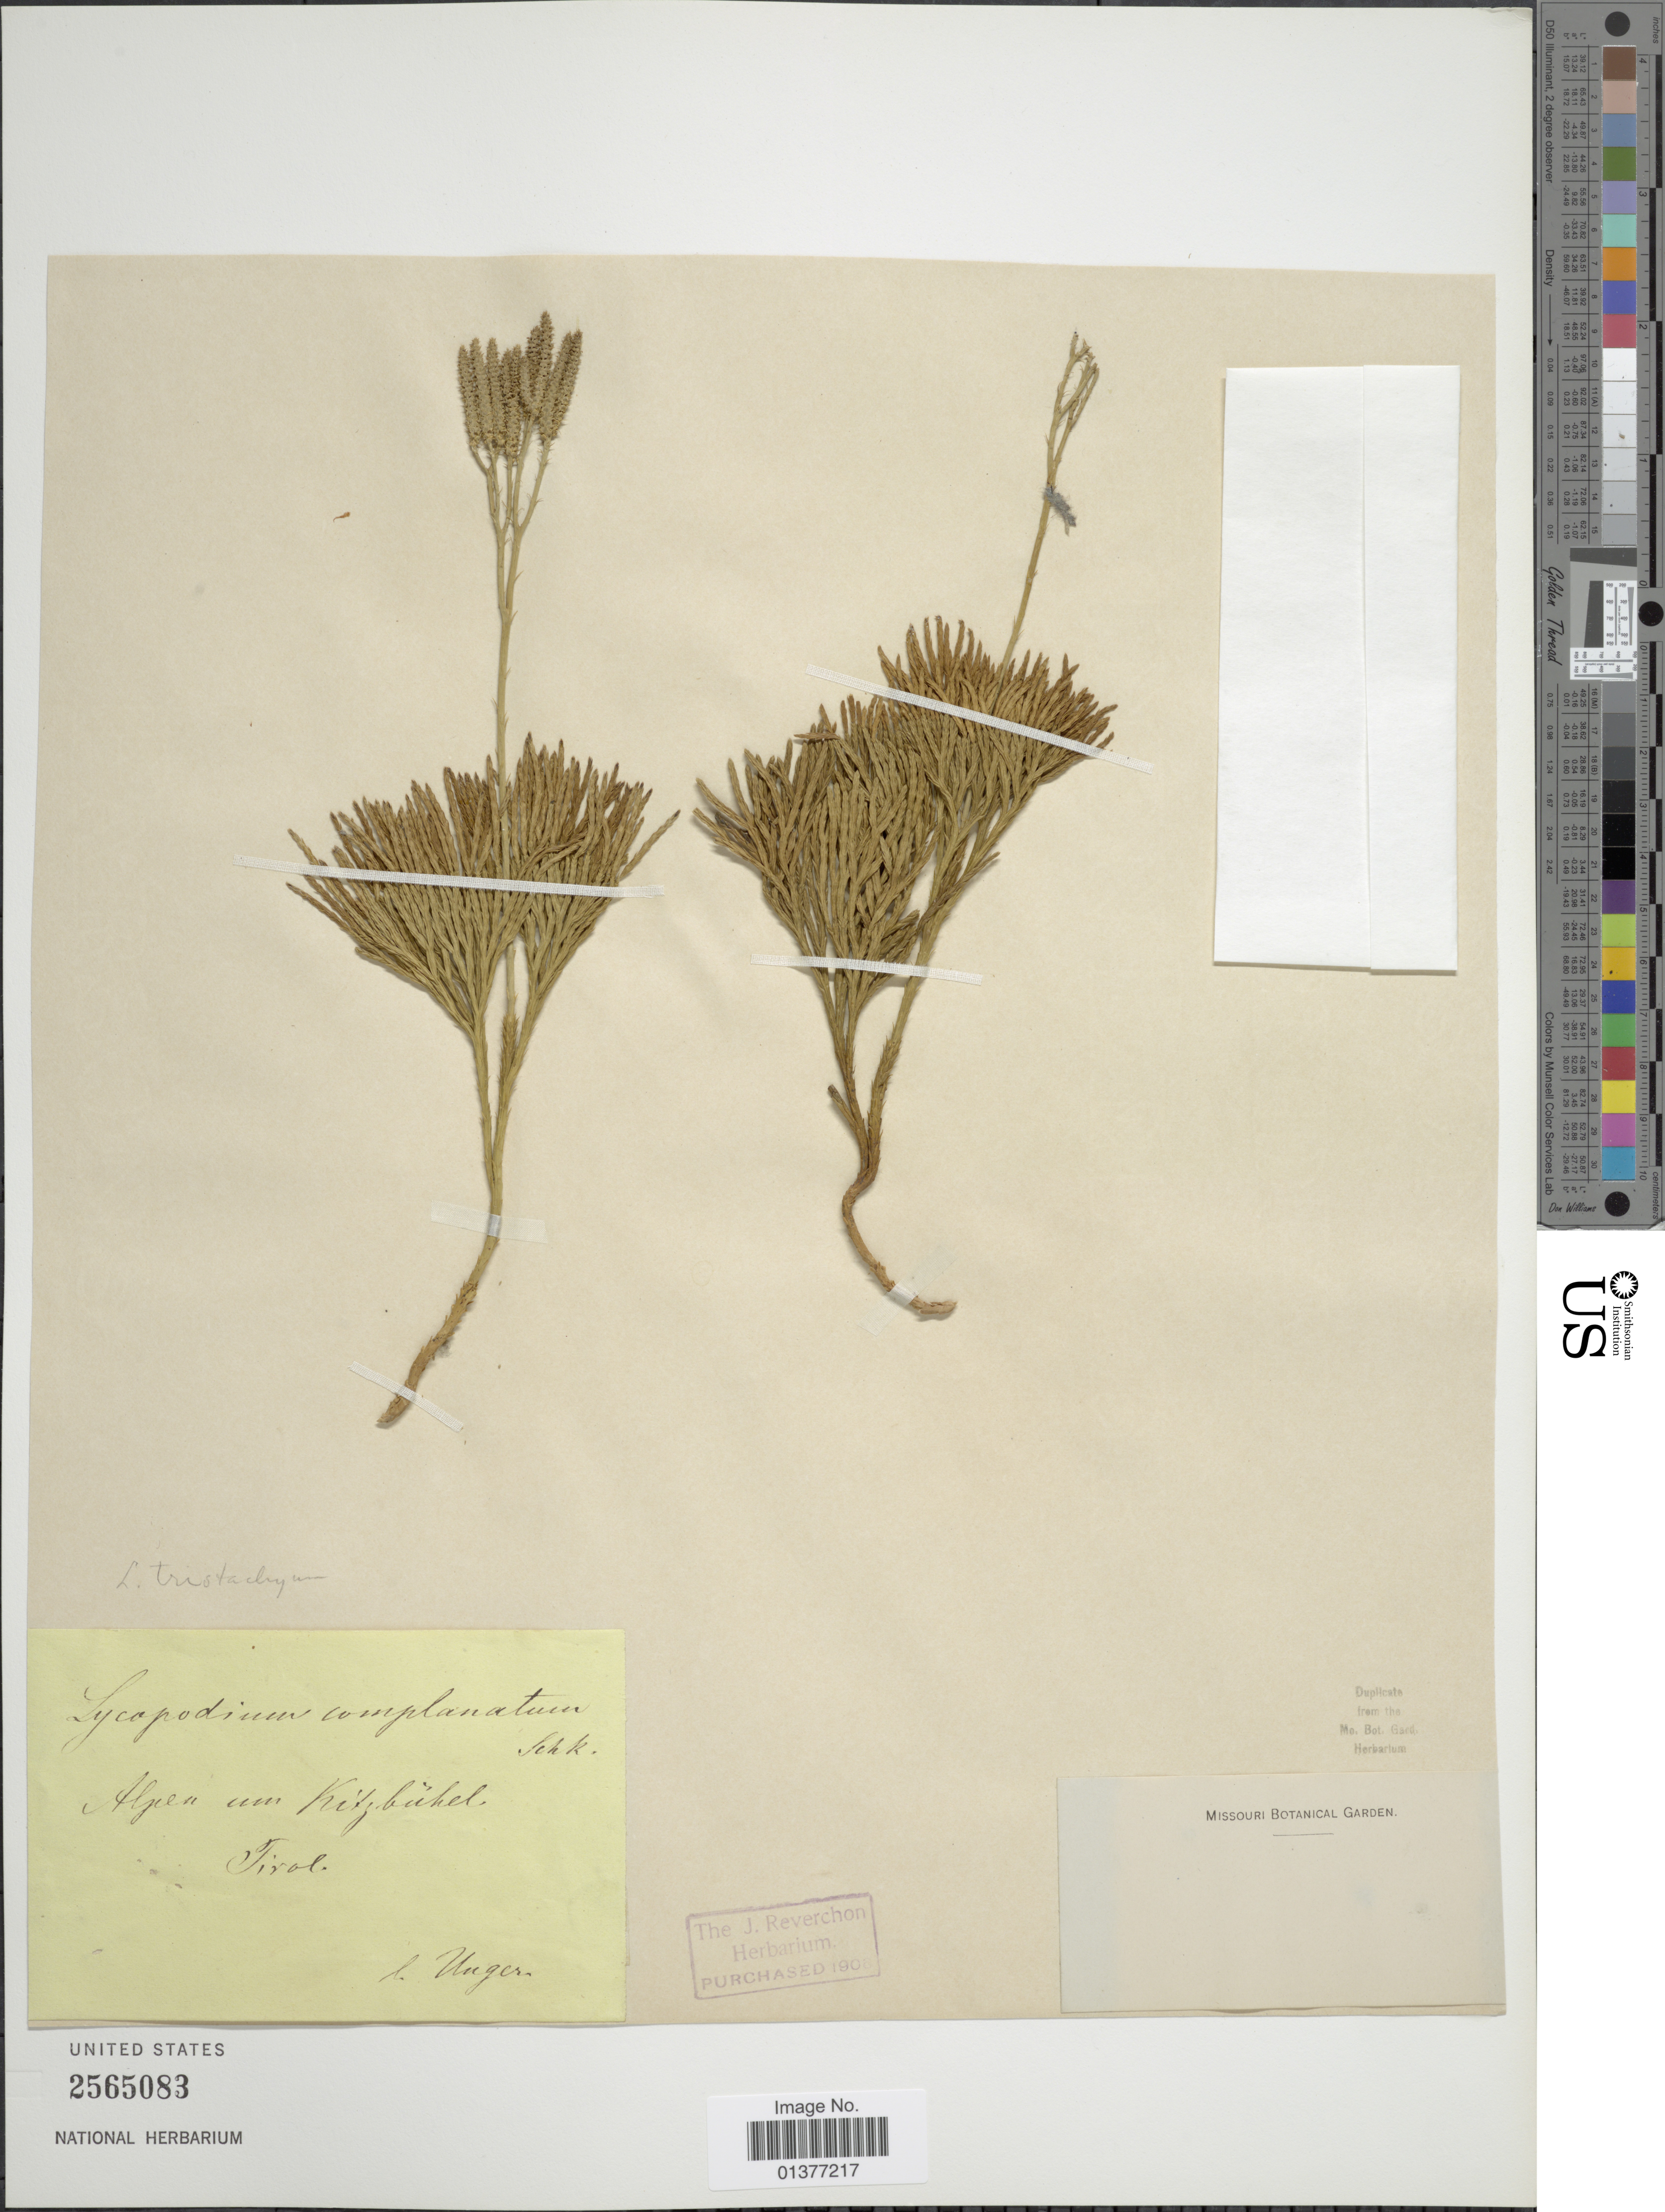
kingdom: Plantae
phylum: Tracheophyta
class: Lycopodiopsida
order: Lycopodiales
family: Lycopodiaceae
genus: Diphasiastrum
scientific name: Diphasiastrum tristachyum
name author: (Pursh) Holub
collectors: Unger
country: Austria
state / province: Tirol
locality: Alpen um Kitzbuhel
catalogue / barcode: US 2565083